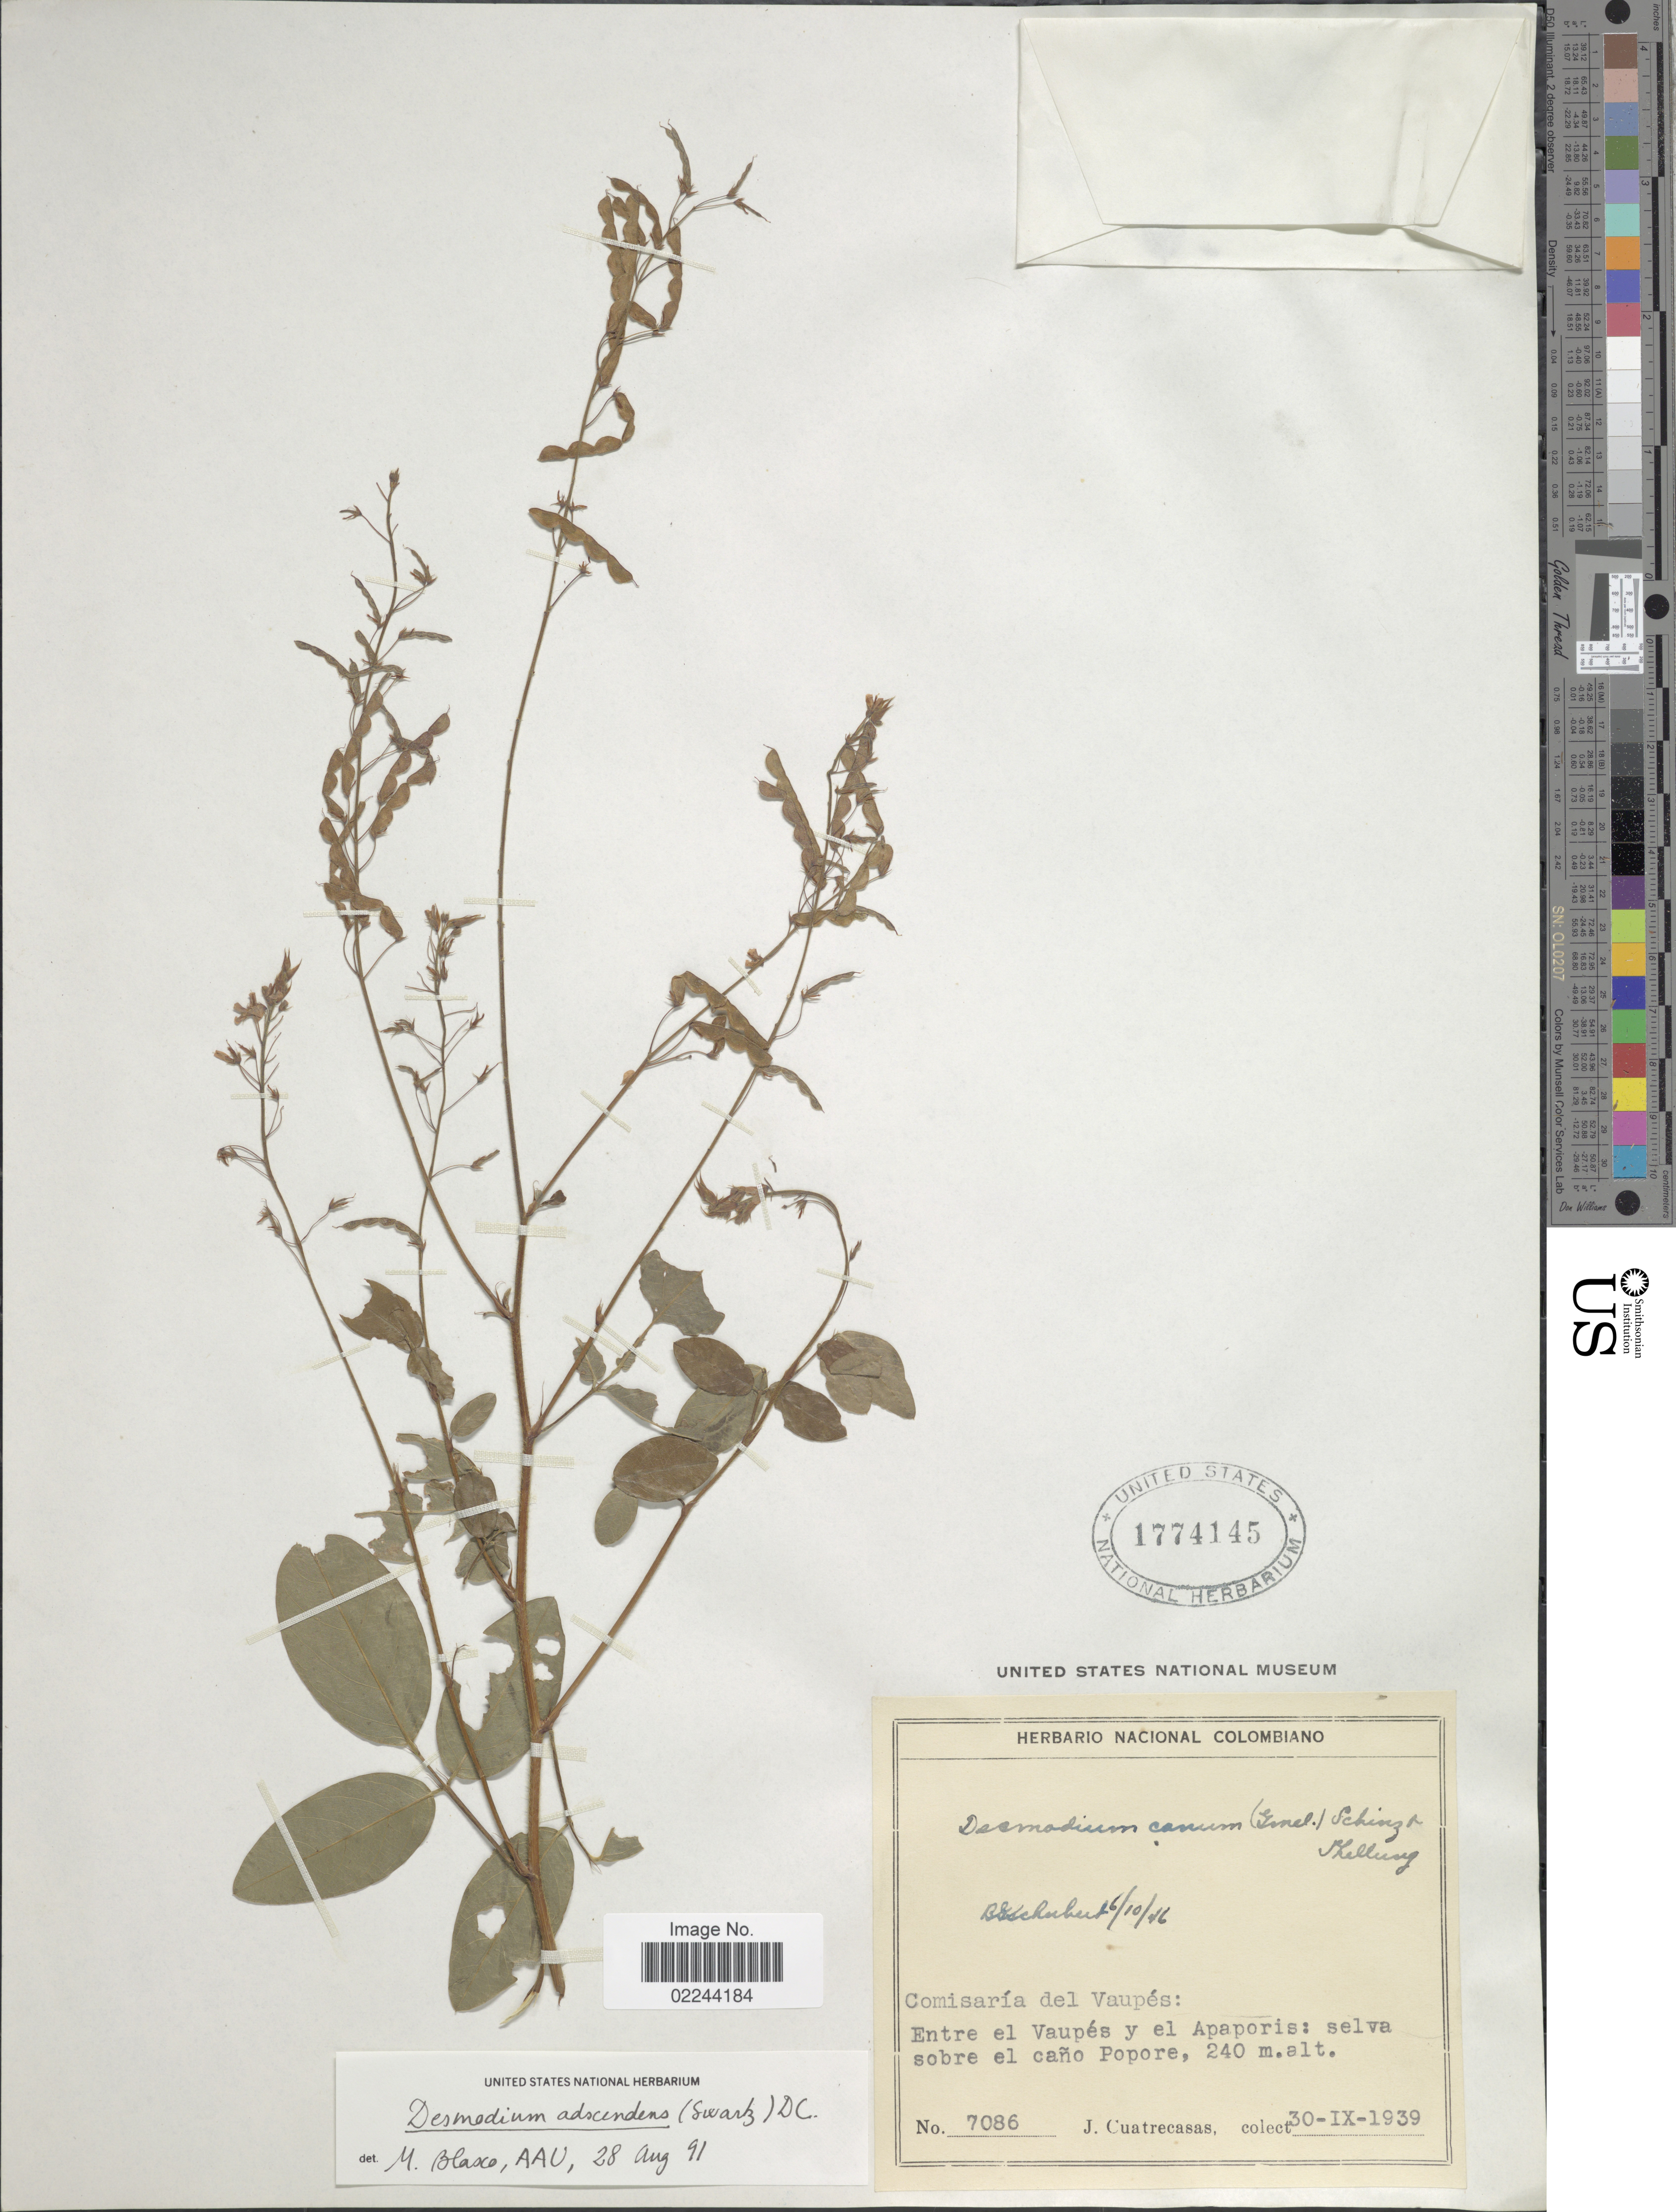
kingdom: Plantae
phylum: Tracheophyta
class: Magnoliopsida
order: Fabales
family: Fabaceae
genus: Grona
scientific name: Grona adscendens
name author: (Sw.) H. Ohashi & K. Ohashi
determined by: Strong, Mark T., (BOT), Smithsonian Institution - National Museum of Natural History (UNITED STATES)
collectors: J. Cuatrecasas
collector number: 7086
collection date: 1939-09-30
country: Colombia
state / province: Vaupés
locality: Comisaría del Vaupés: Entre el Vaupés y el Apaporis: selva sobre el caño Popore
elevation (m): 240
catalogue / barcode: US 1774145